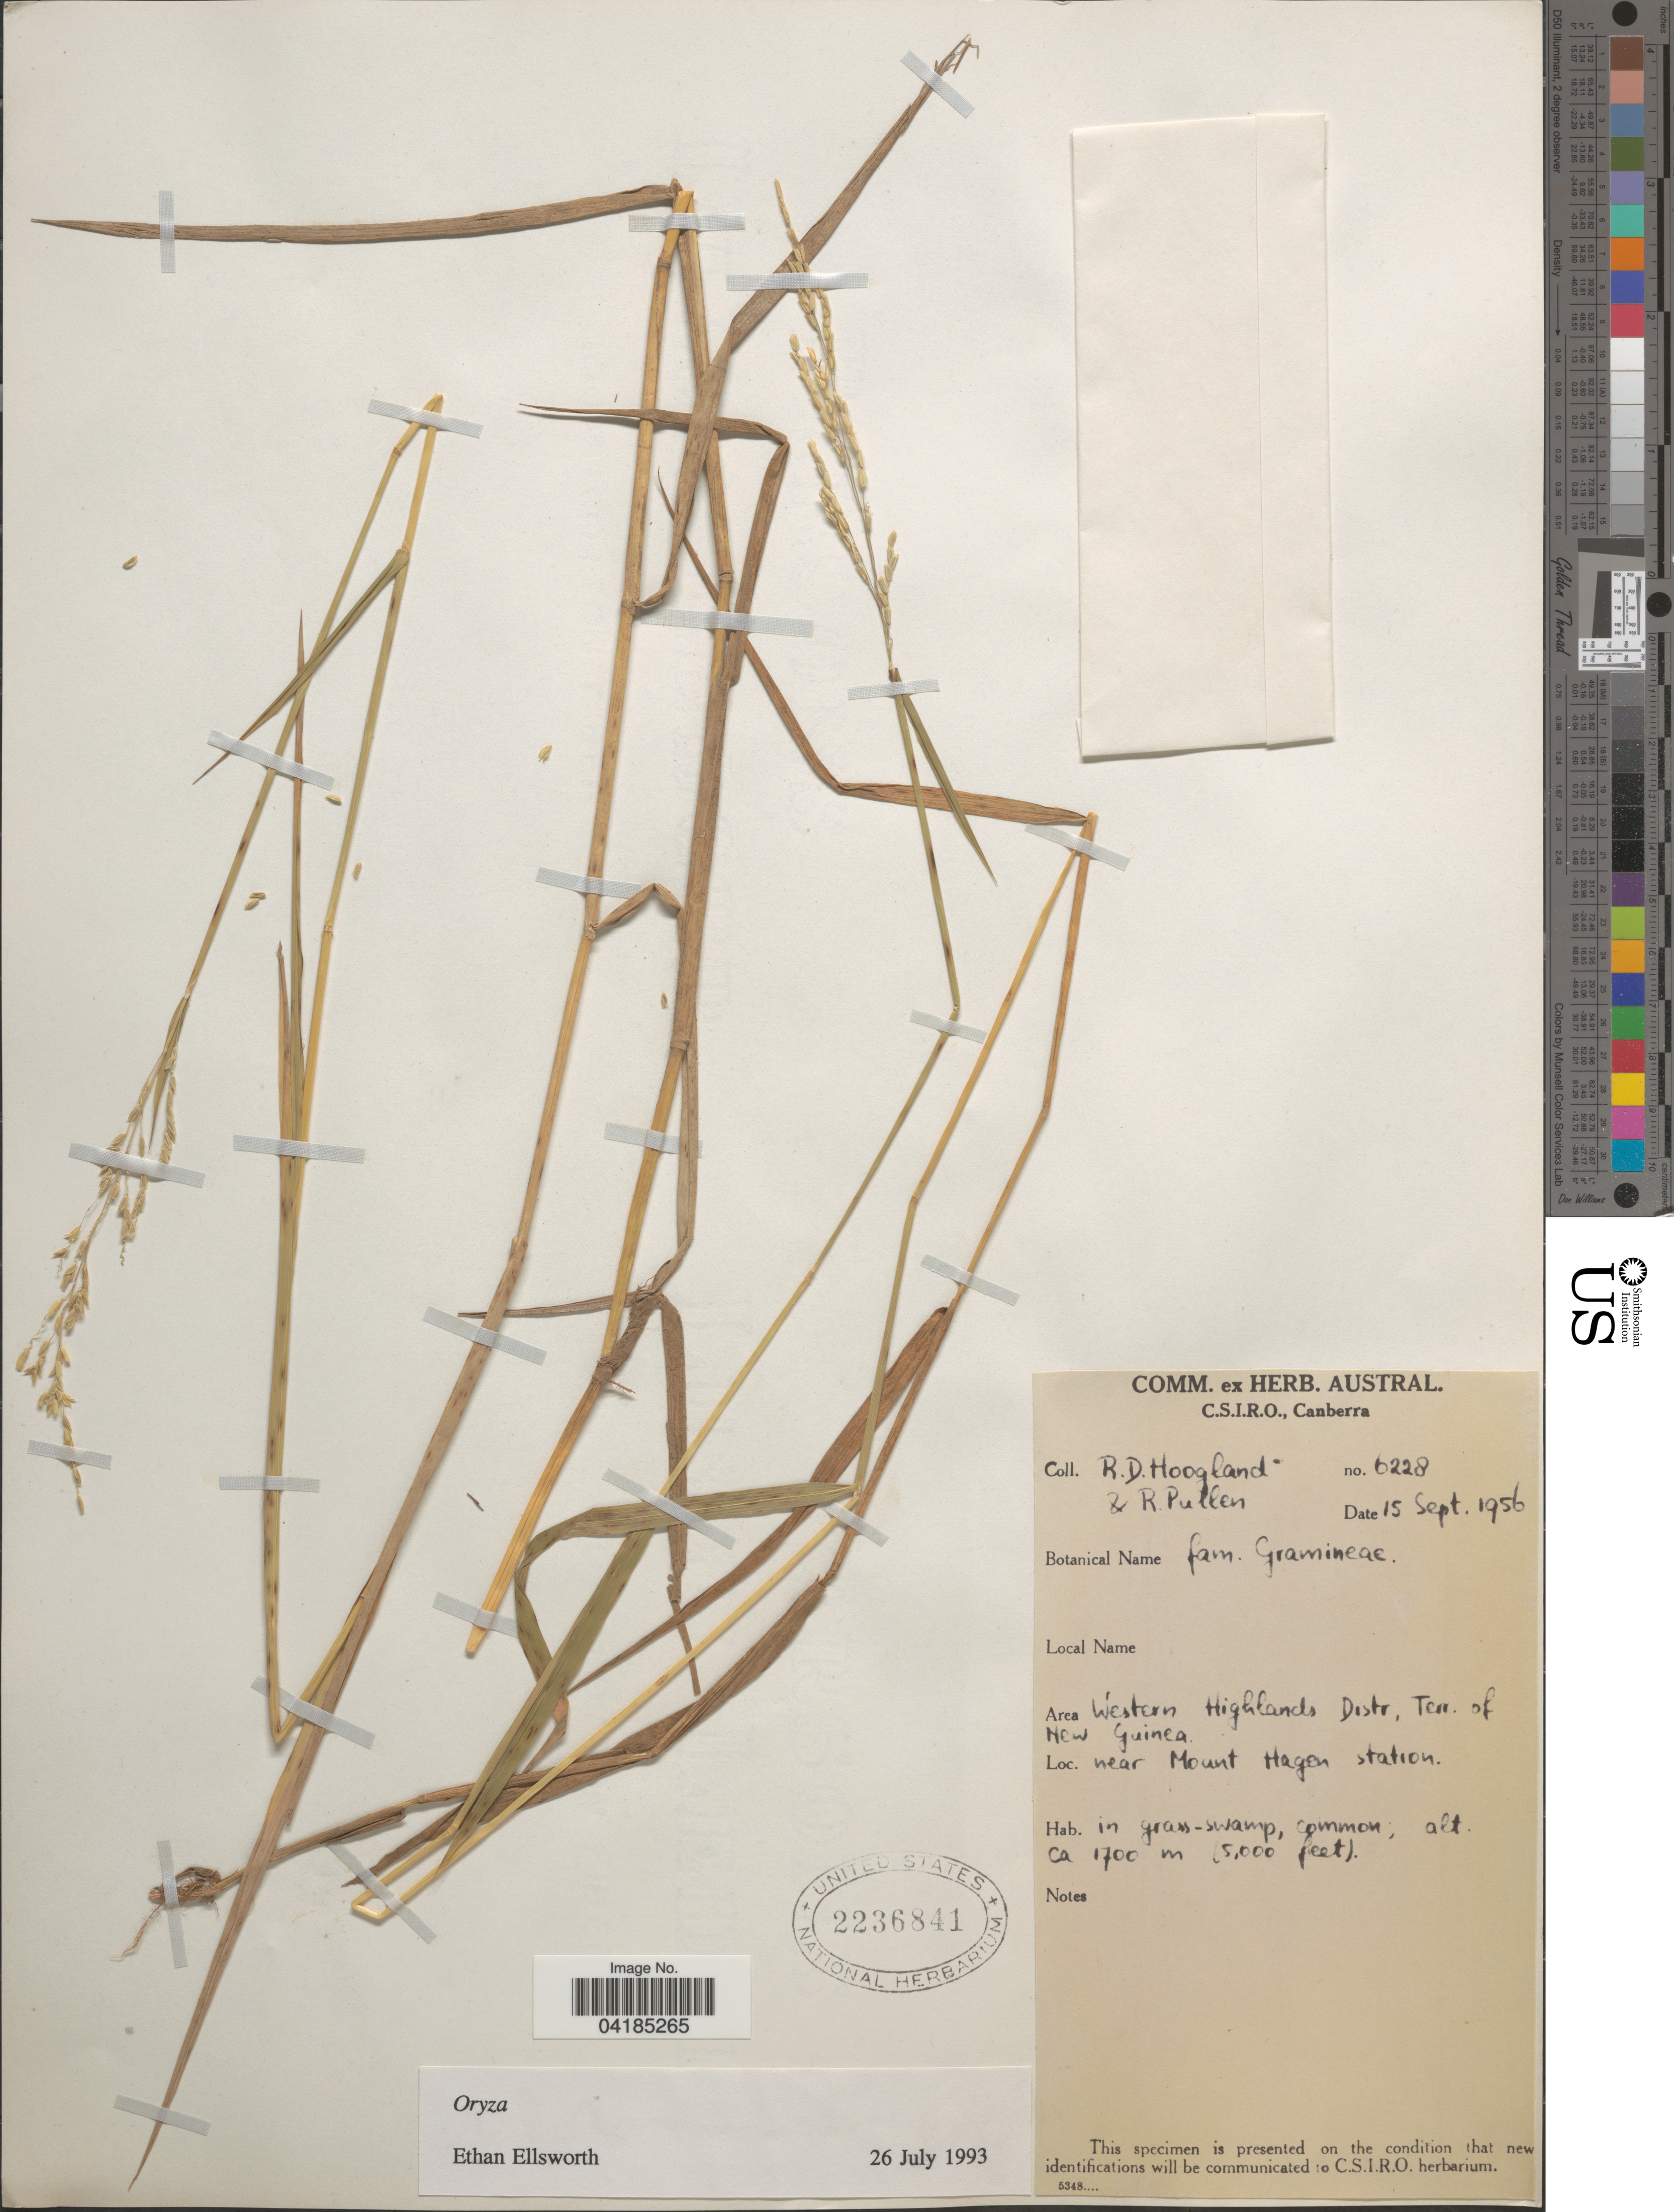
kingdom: Plantae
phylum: Tracheophyta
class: Liliopsida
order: Poales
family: Poaceae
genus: Oryza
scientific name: Oryza sp.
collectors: R. D. Hoogland & R. Pullen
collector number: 6228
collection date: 1956-09-15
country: Papua New Guinea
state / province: Western Highlands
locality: Distr, Terr. of New Guinea. Near Mount Hagon Station.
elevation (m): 1700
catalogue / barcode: US 2236841